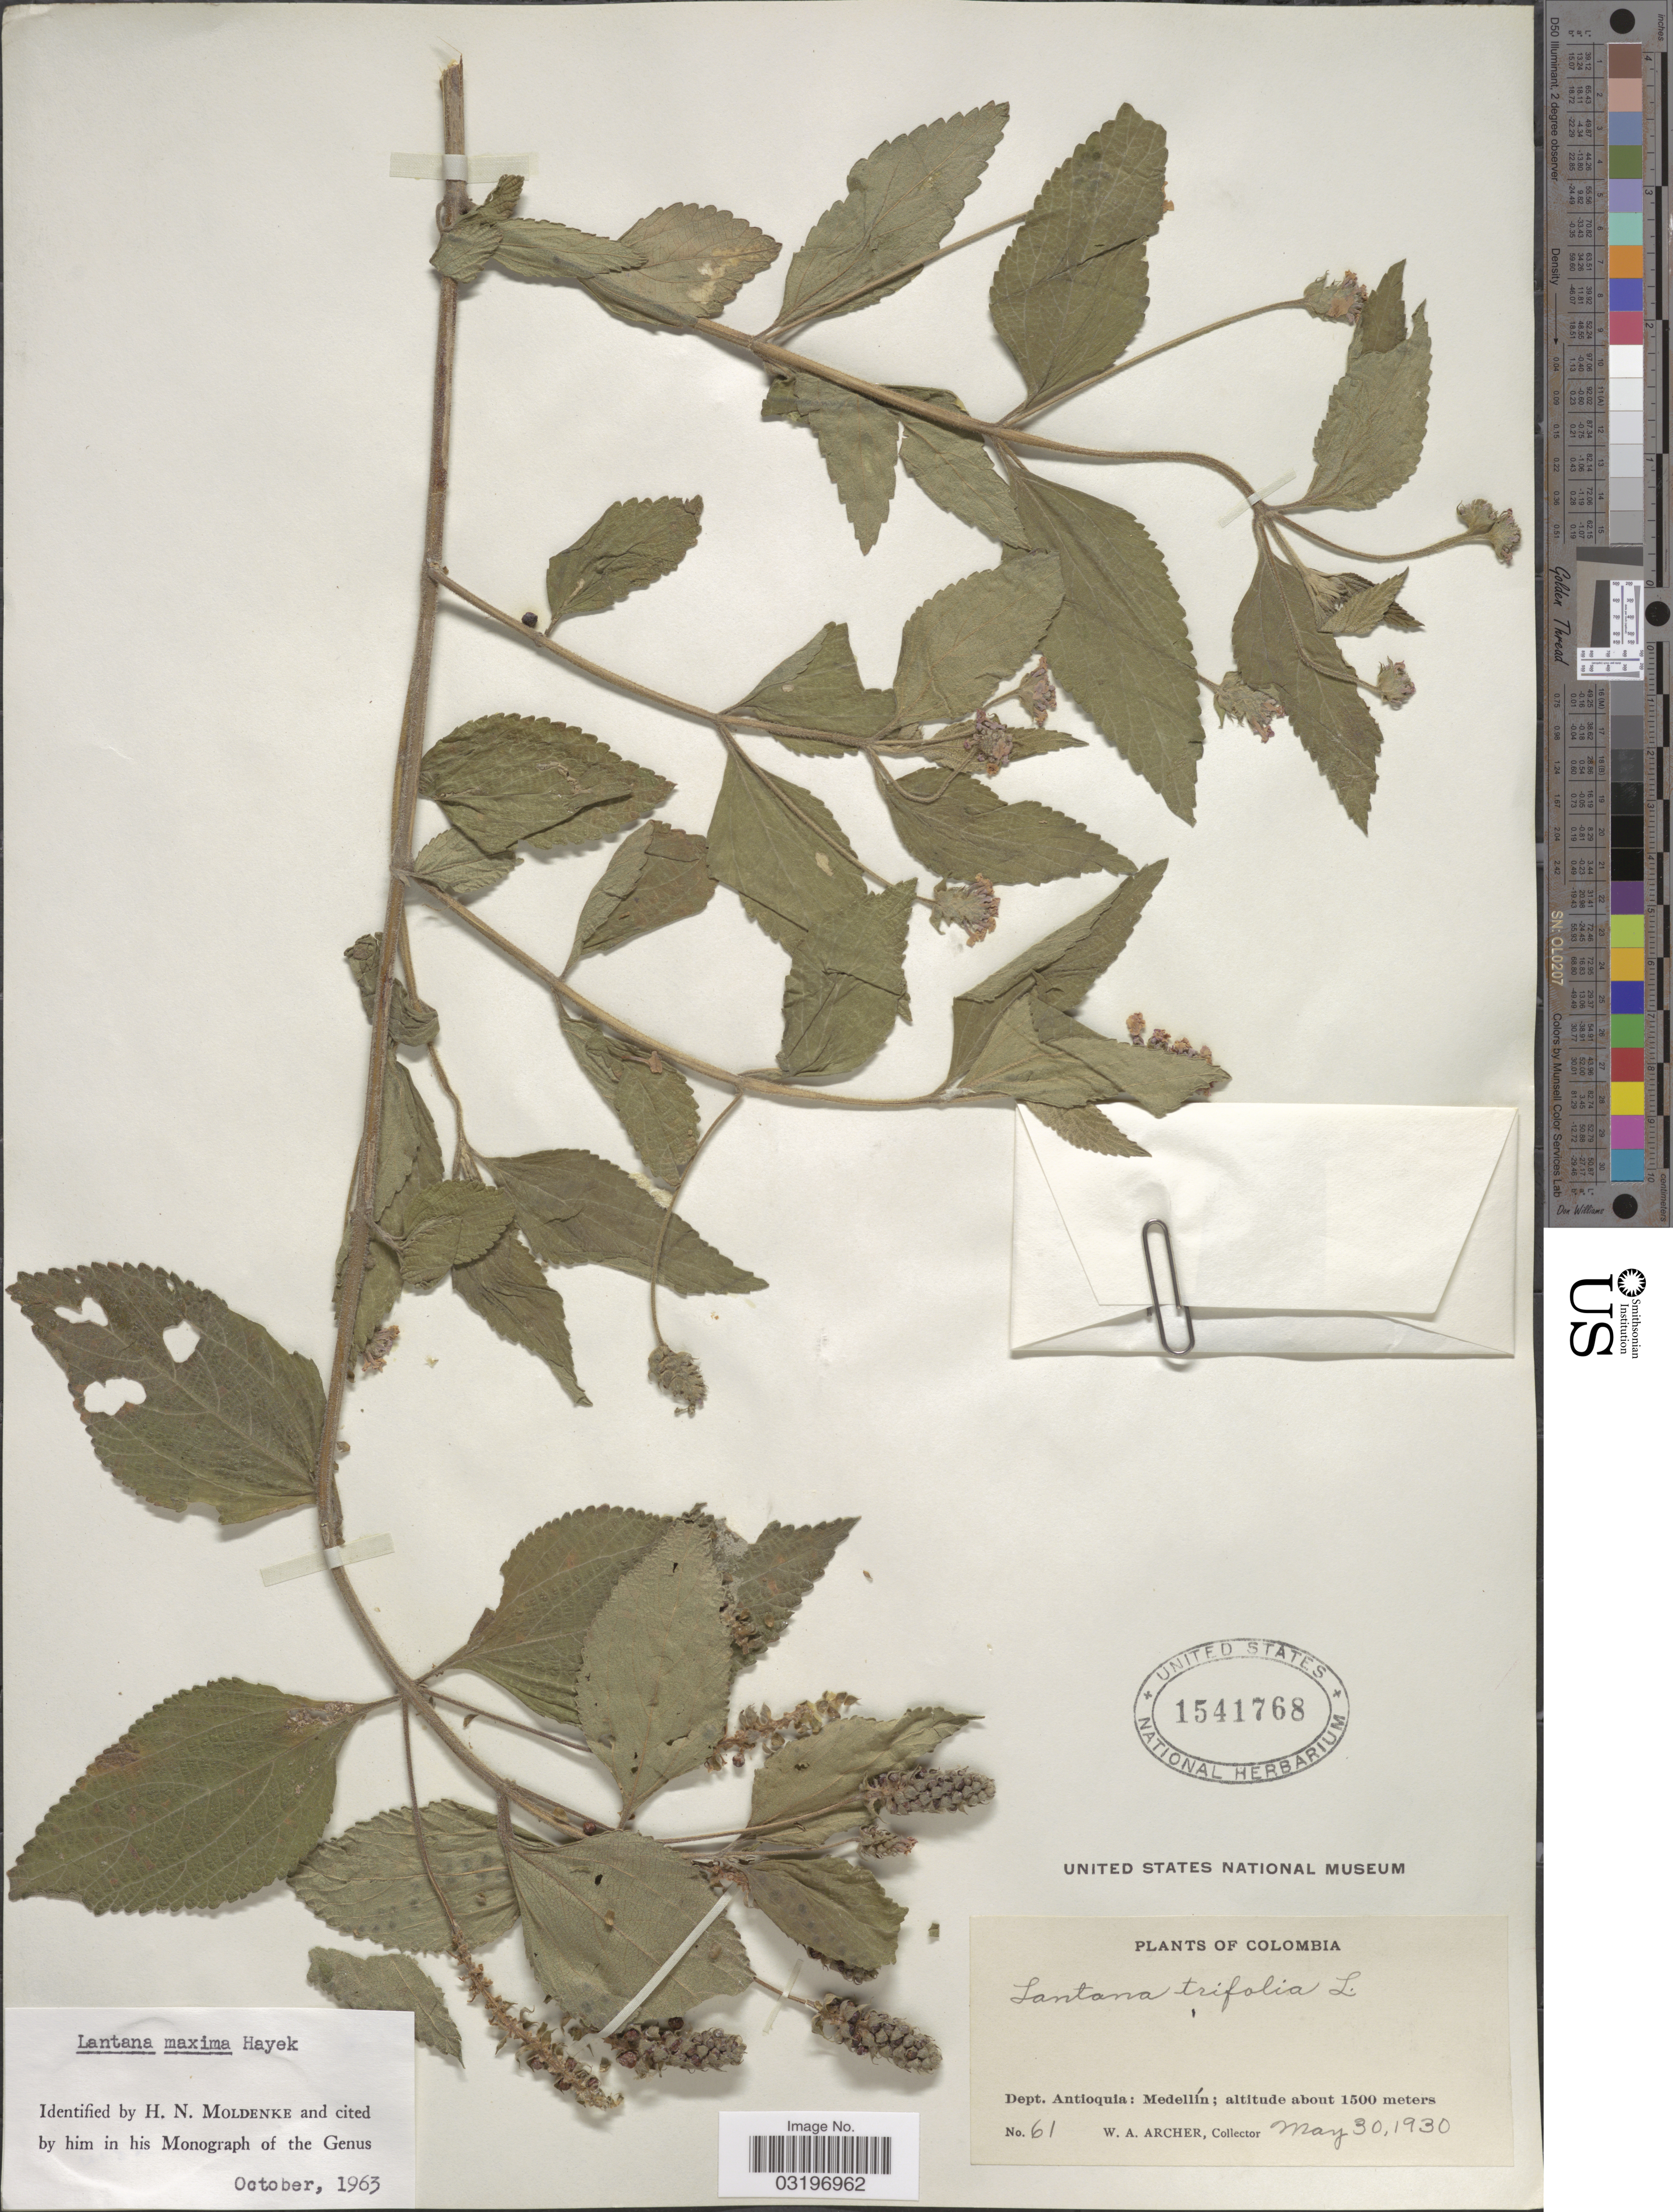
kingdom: Plantae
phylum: Tracheophyta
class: Magnoliopsida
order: Lamiales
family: Verbenaceae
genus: Lantana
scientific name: Lantana maxima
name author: Hayek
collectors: W. Archer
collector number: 61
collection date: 1930-05-30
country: Colombia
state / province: Antioquia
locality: Dept. Antioquia: Medellín.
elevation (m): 1500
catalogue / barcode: US 1541768